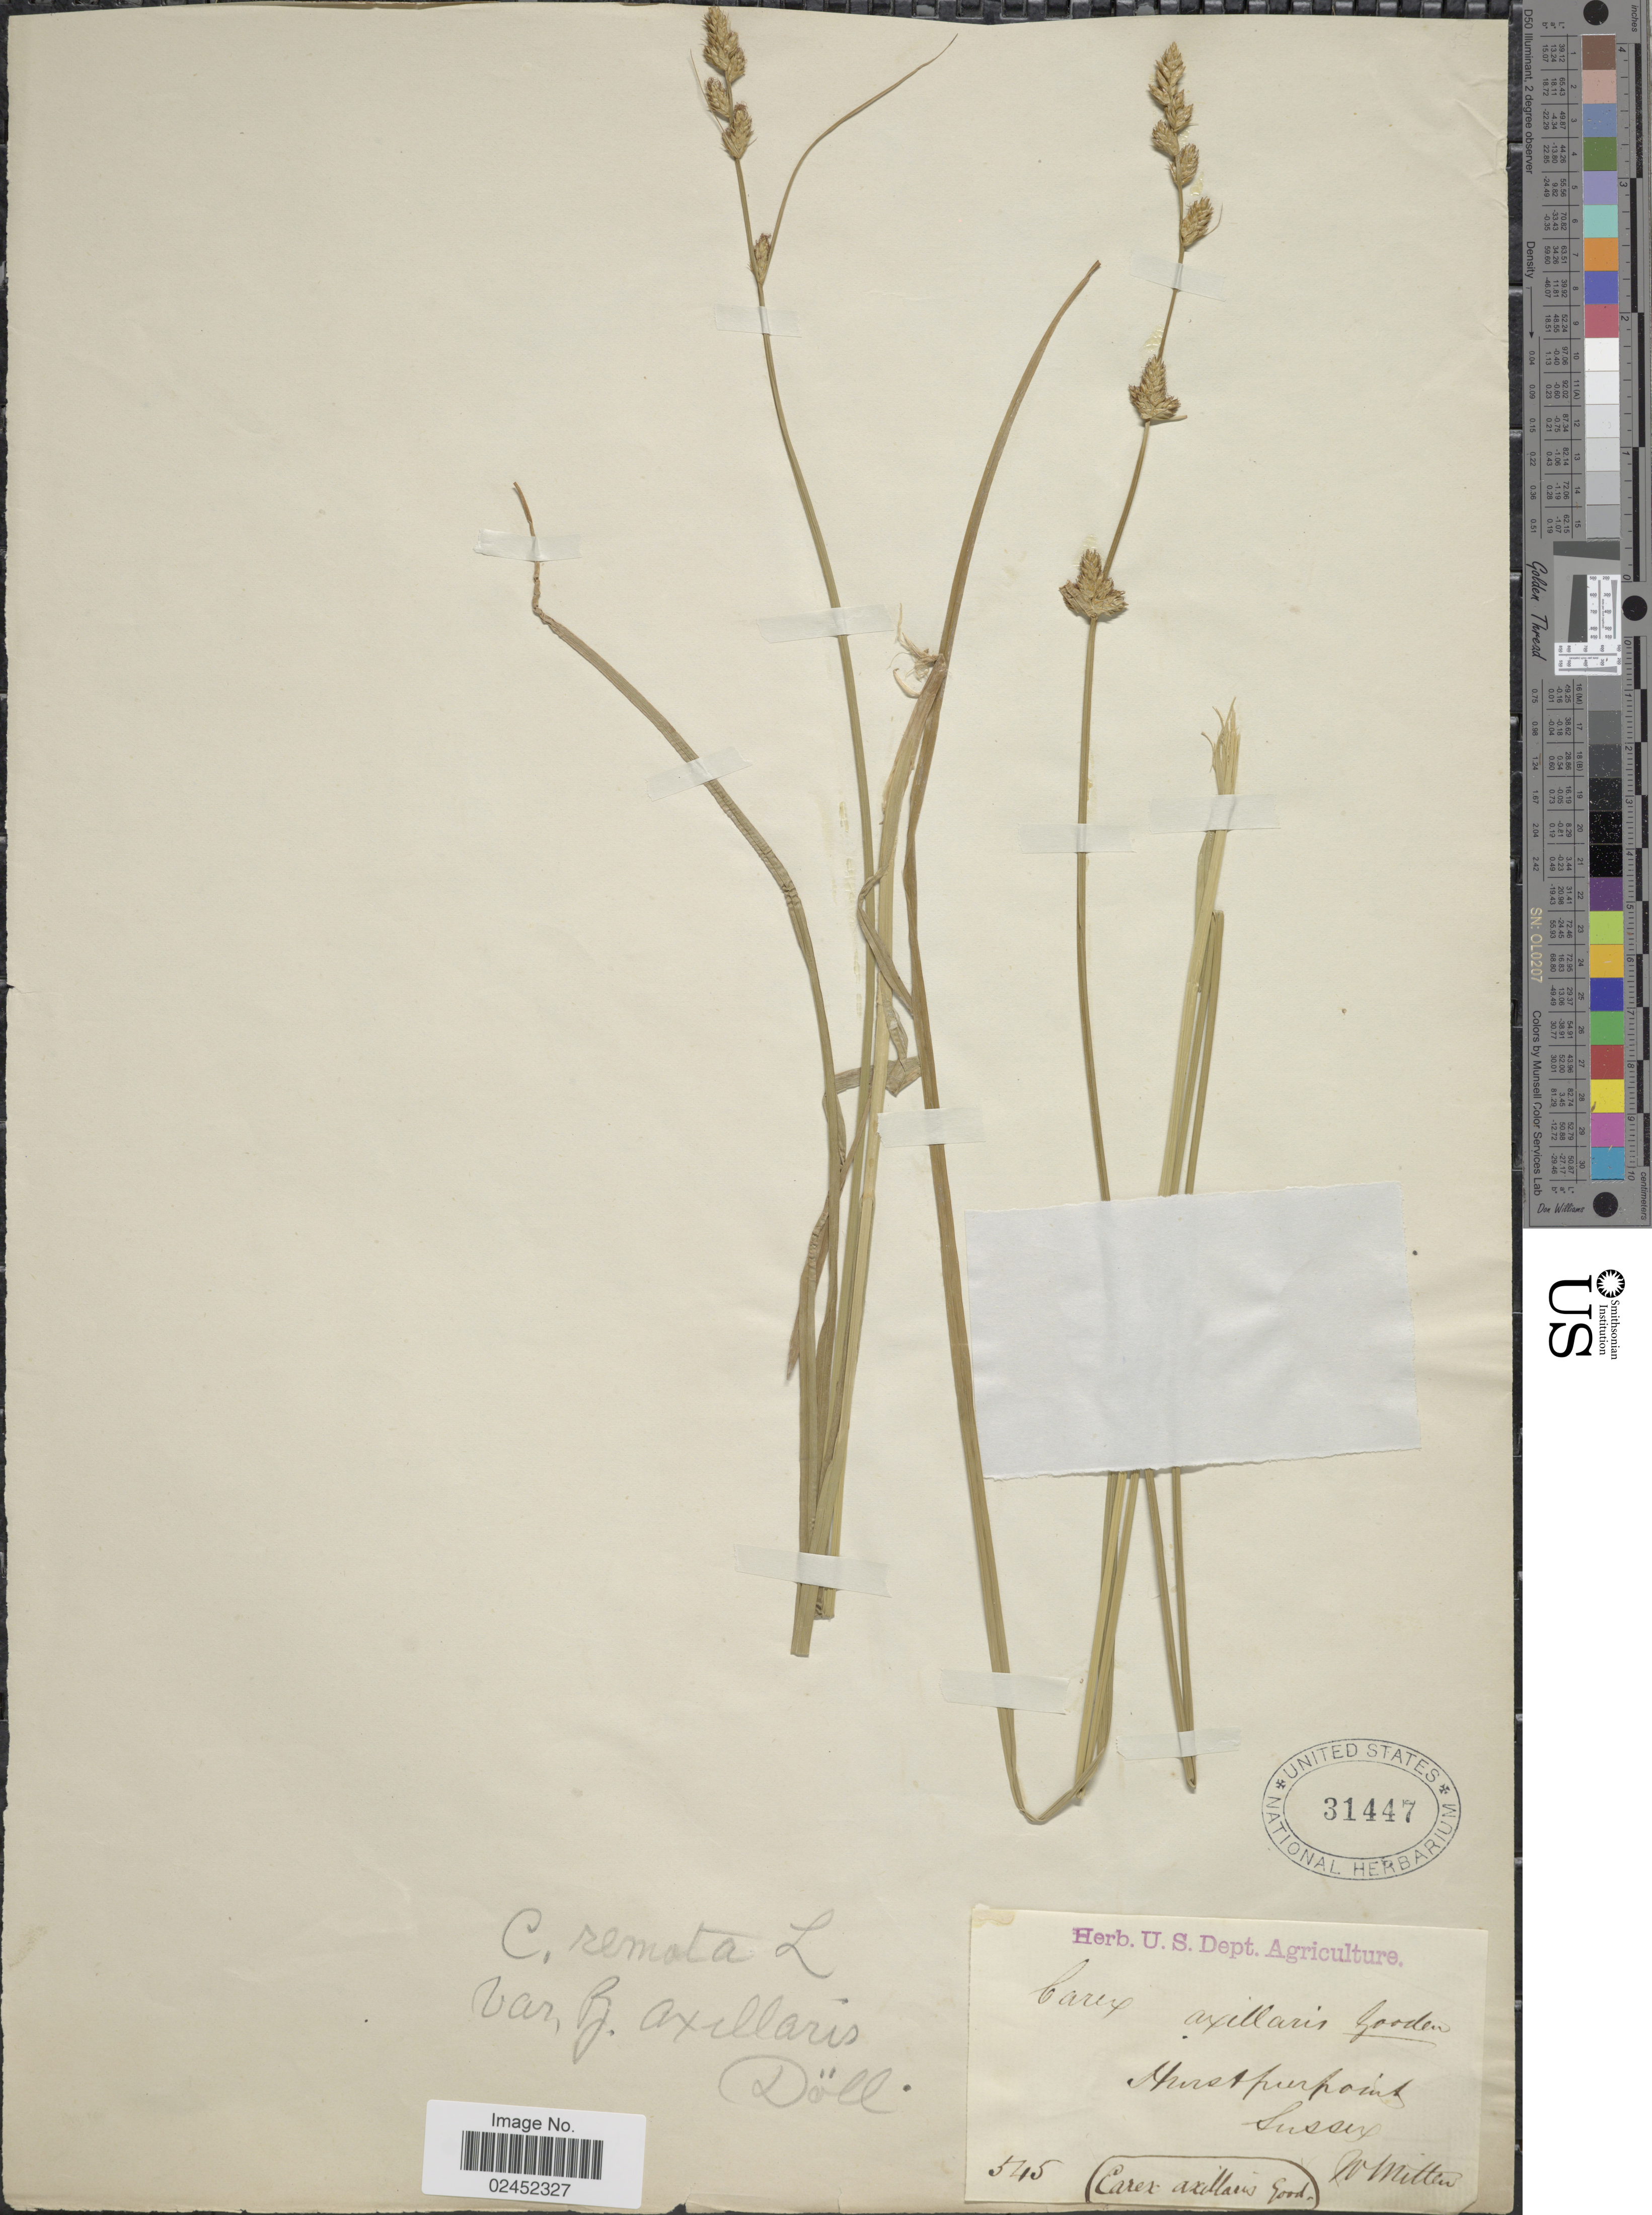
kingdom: Plantae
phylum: Tracheophyta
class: Liliopsida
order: Poales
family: Cyperaceae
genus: Carex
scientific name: Carex remota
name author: L.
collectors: W. Mitten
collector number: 545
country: United Kingdom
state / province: England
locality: Hurstpurpoint, Sussex.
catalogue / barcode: US 31447